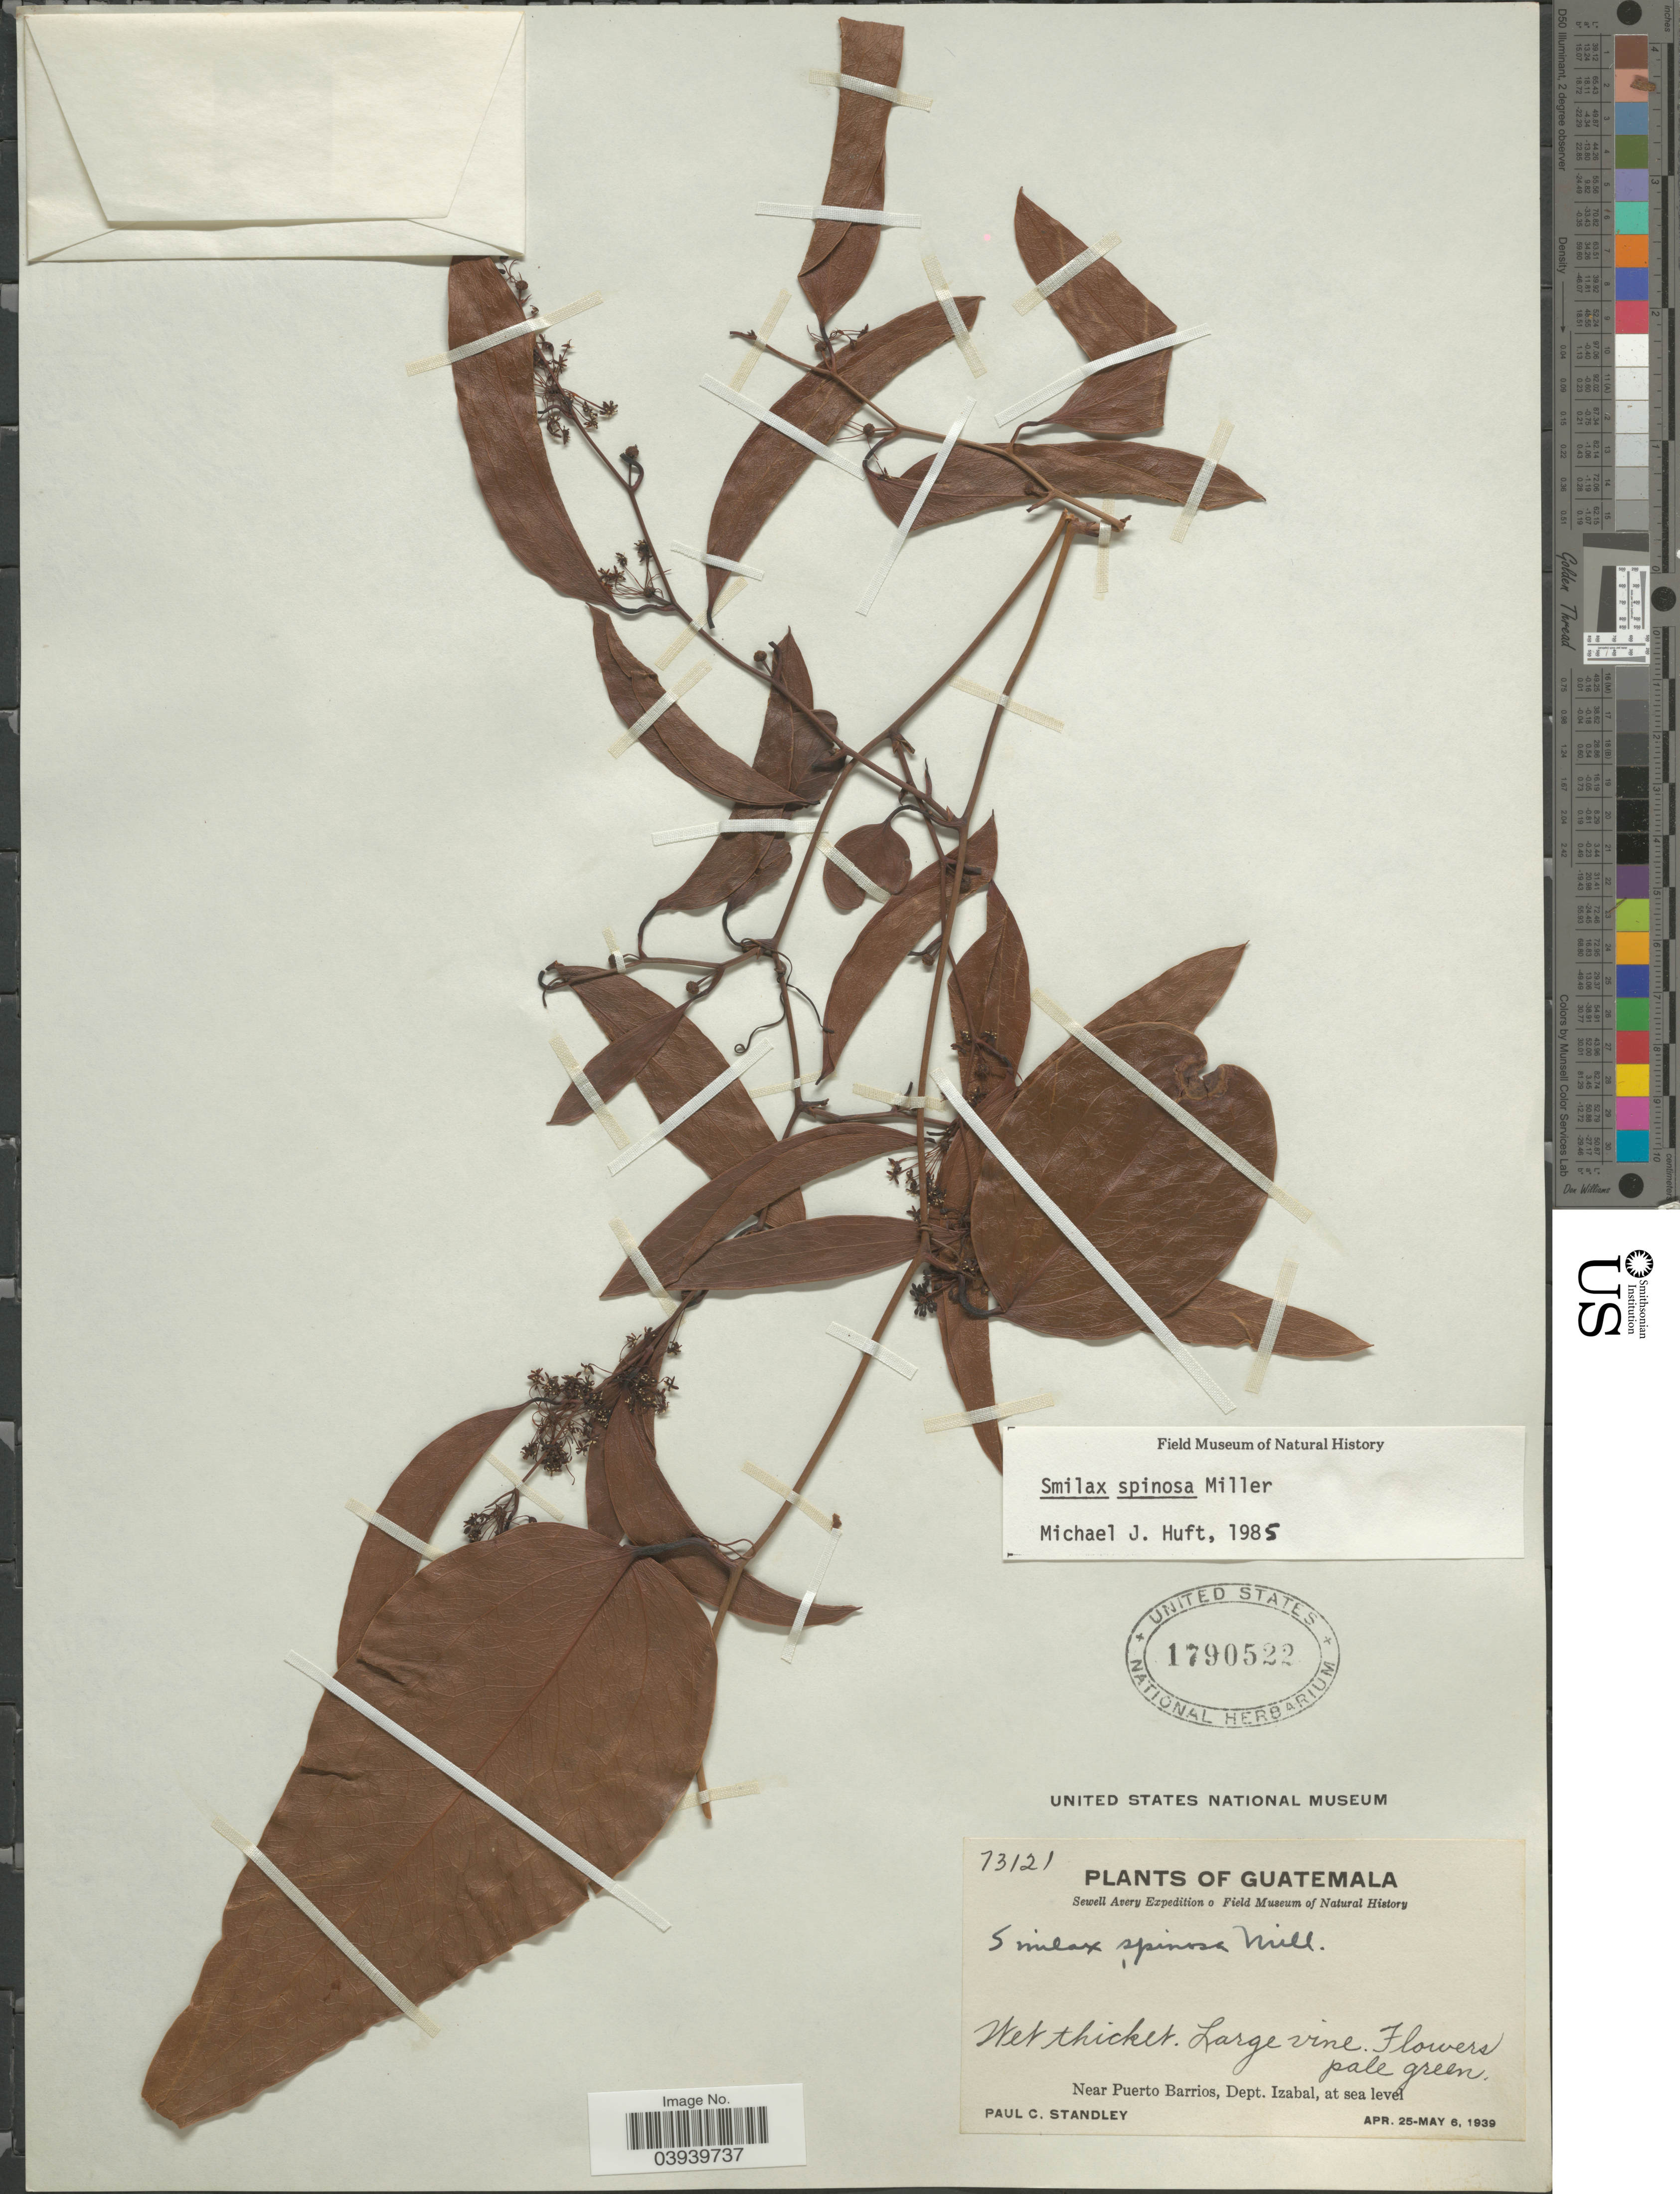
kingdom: Plantae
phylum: Tracheophyta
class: Liliopsida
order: Liliales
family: Smilacaceae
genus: Smilax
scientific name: Smilax spinosa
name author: Mill.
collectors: P. C. Standley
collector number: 73121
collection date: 1939-04-25/1939-05-06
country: Guatemala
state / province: Izabal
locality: Near Puerto Barrios, Dept. Izabal.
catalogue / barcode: US 1790522